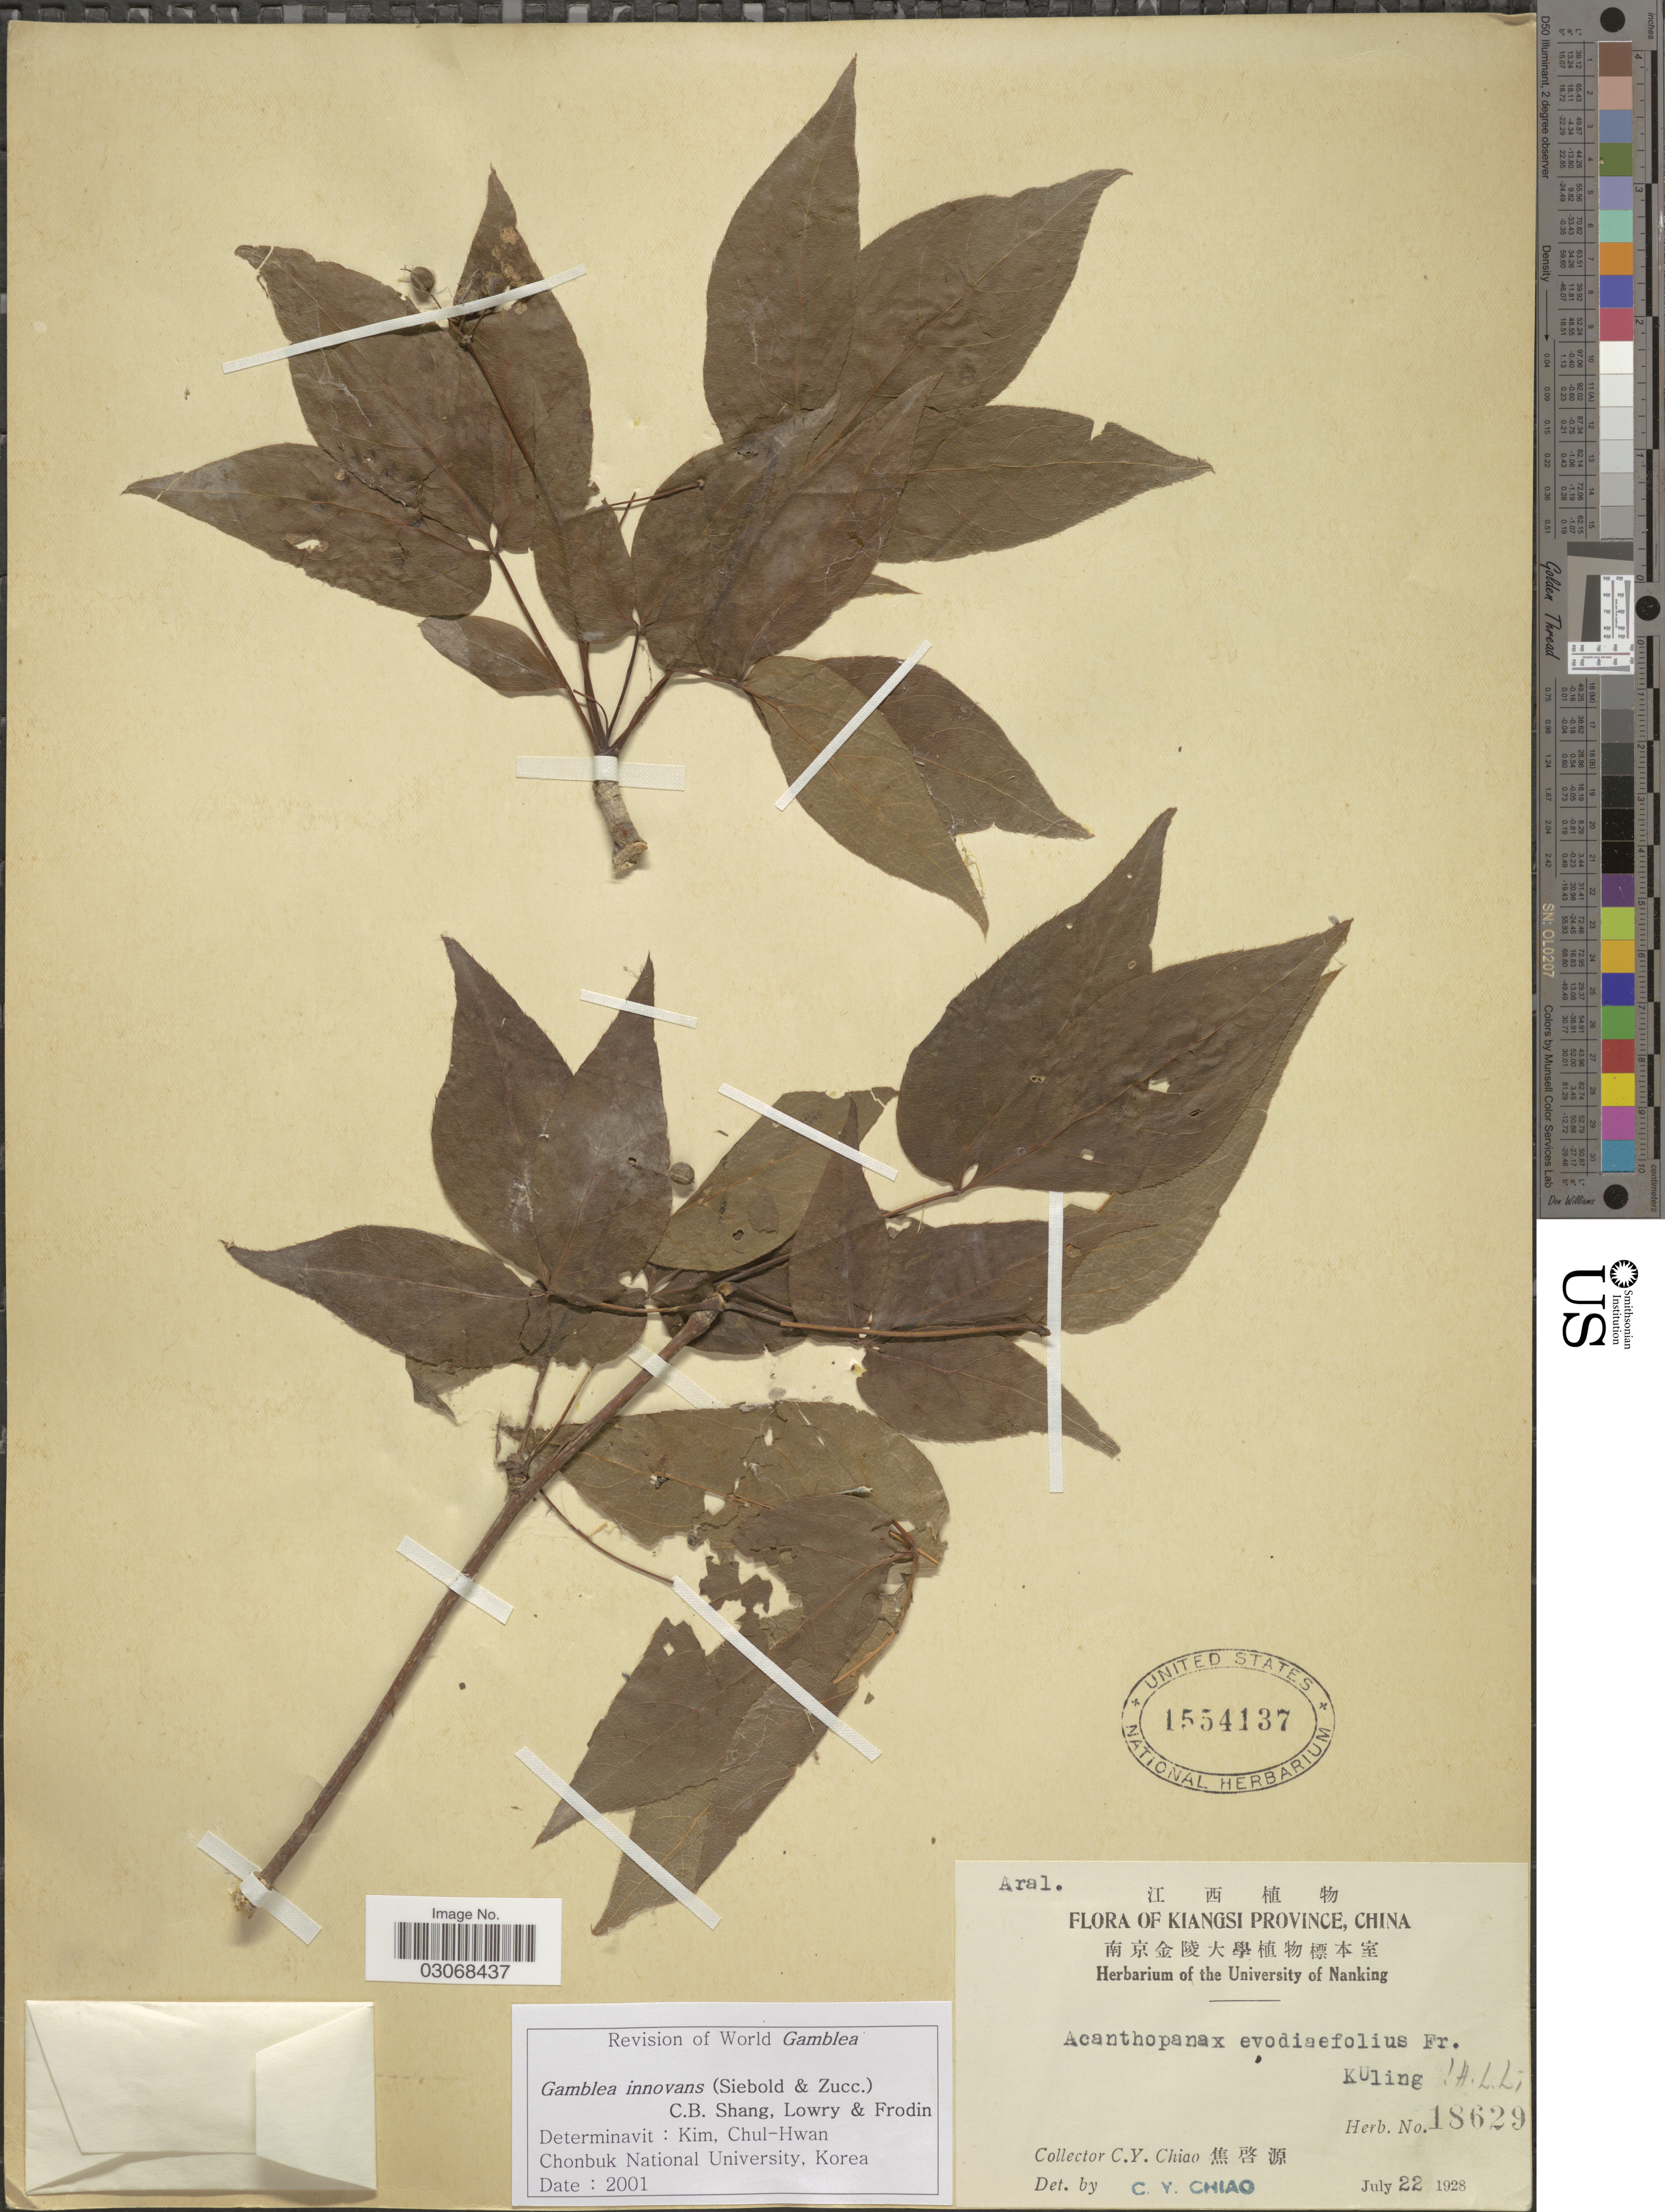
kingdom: Plantae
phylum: Tracheophyta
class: Magnoliopsida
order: Apiales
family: Araliaceae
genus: Gamblea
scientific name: Gamblea innovans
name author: (Siebold & Zucc.) C.B. Shang et al.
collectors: C. Y. Chiao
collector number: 18629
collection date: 1928-07-22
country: China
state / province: Jiangxi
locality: Kiangsi Province, China, Kuling [unsure placement].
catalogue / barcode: US 1554137